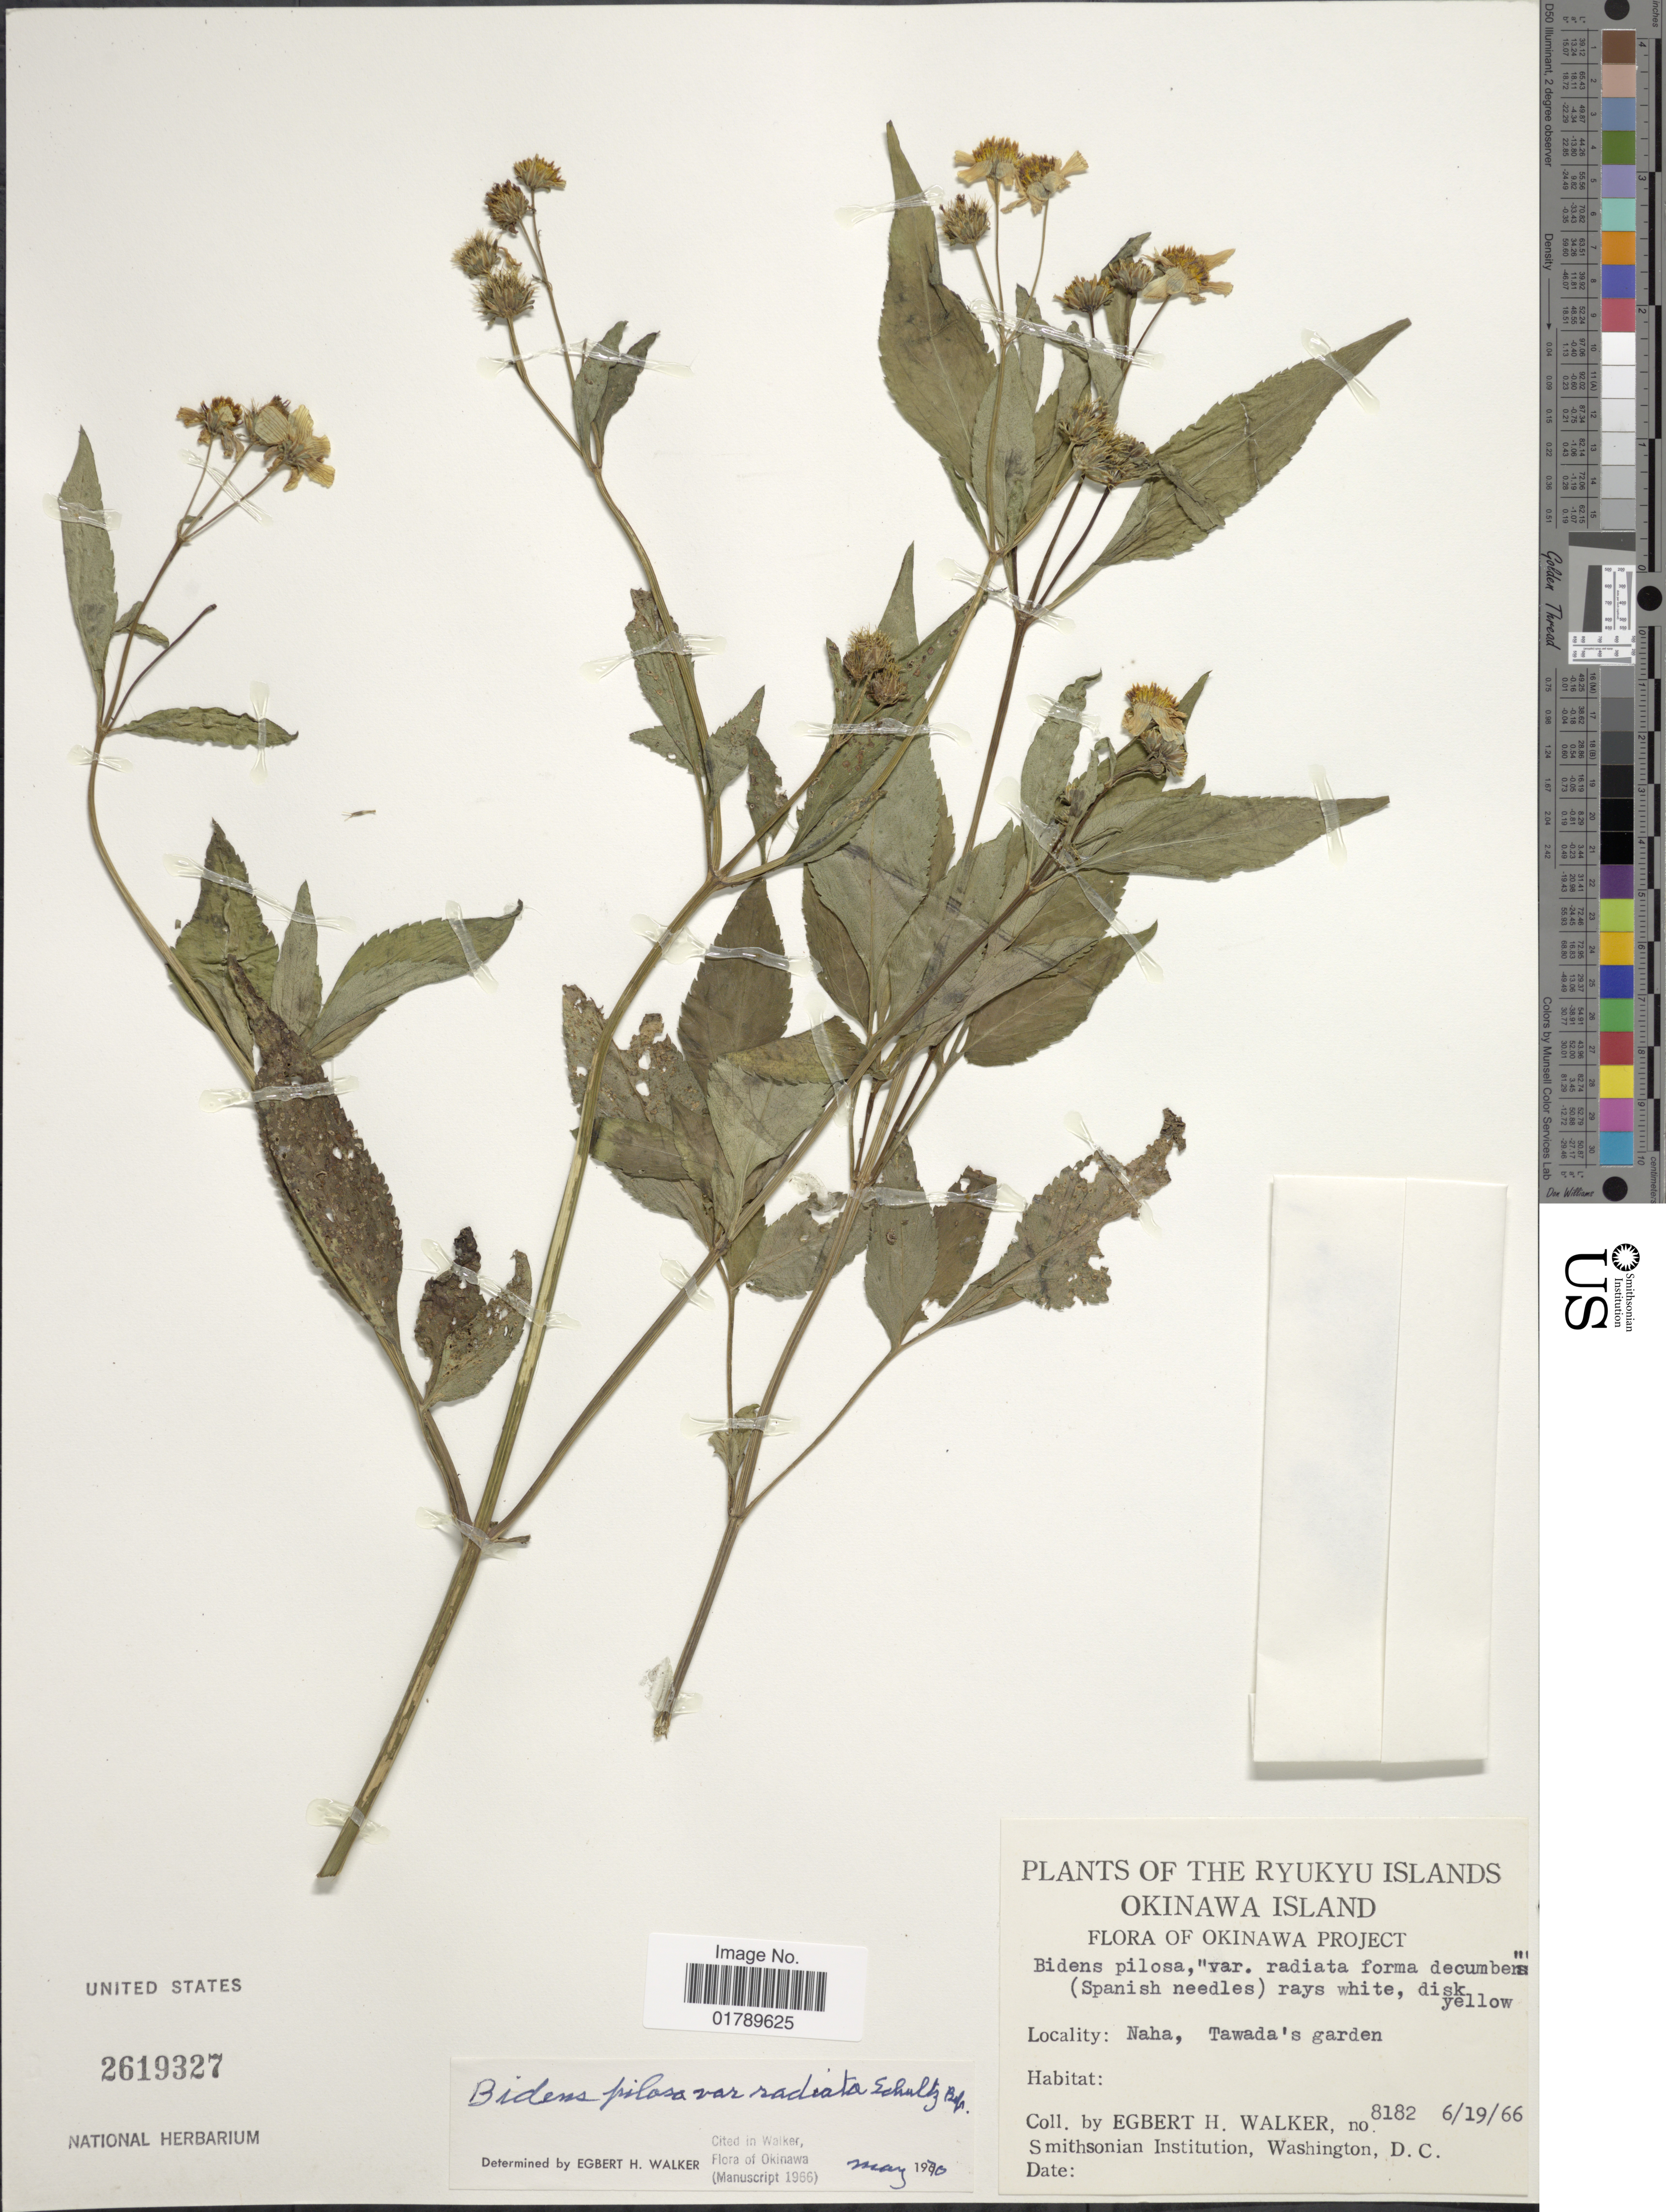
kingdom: Plantae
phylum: Tracheophyta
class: Magnoliopsida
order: Asterales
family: Asteraceae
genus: Bidens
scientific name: Bidens pilosa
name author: L.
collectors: E. H. Walker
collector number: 8182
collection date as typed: Transcribed d/m/y: 19/6/66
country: Japan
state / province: Okinawa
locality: The Ryukyu Islands. Okinawa Island. Okinawa Project. Naha, Tawada's garden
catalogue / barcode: US 2619327